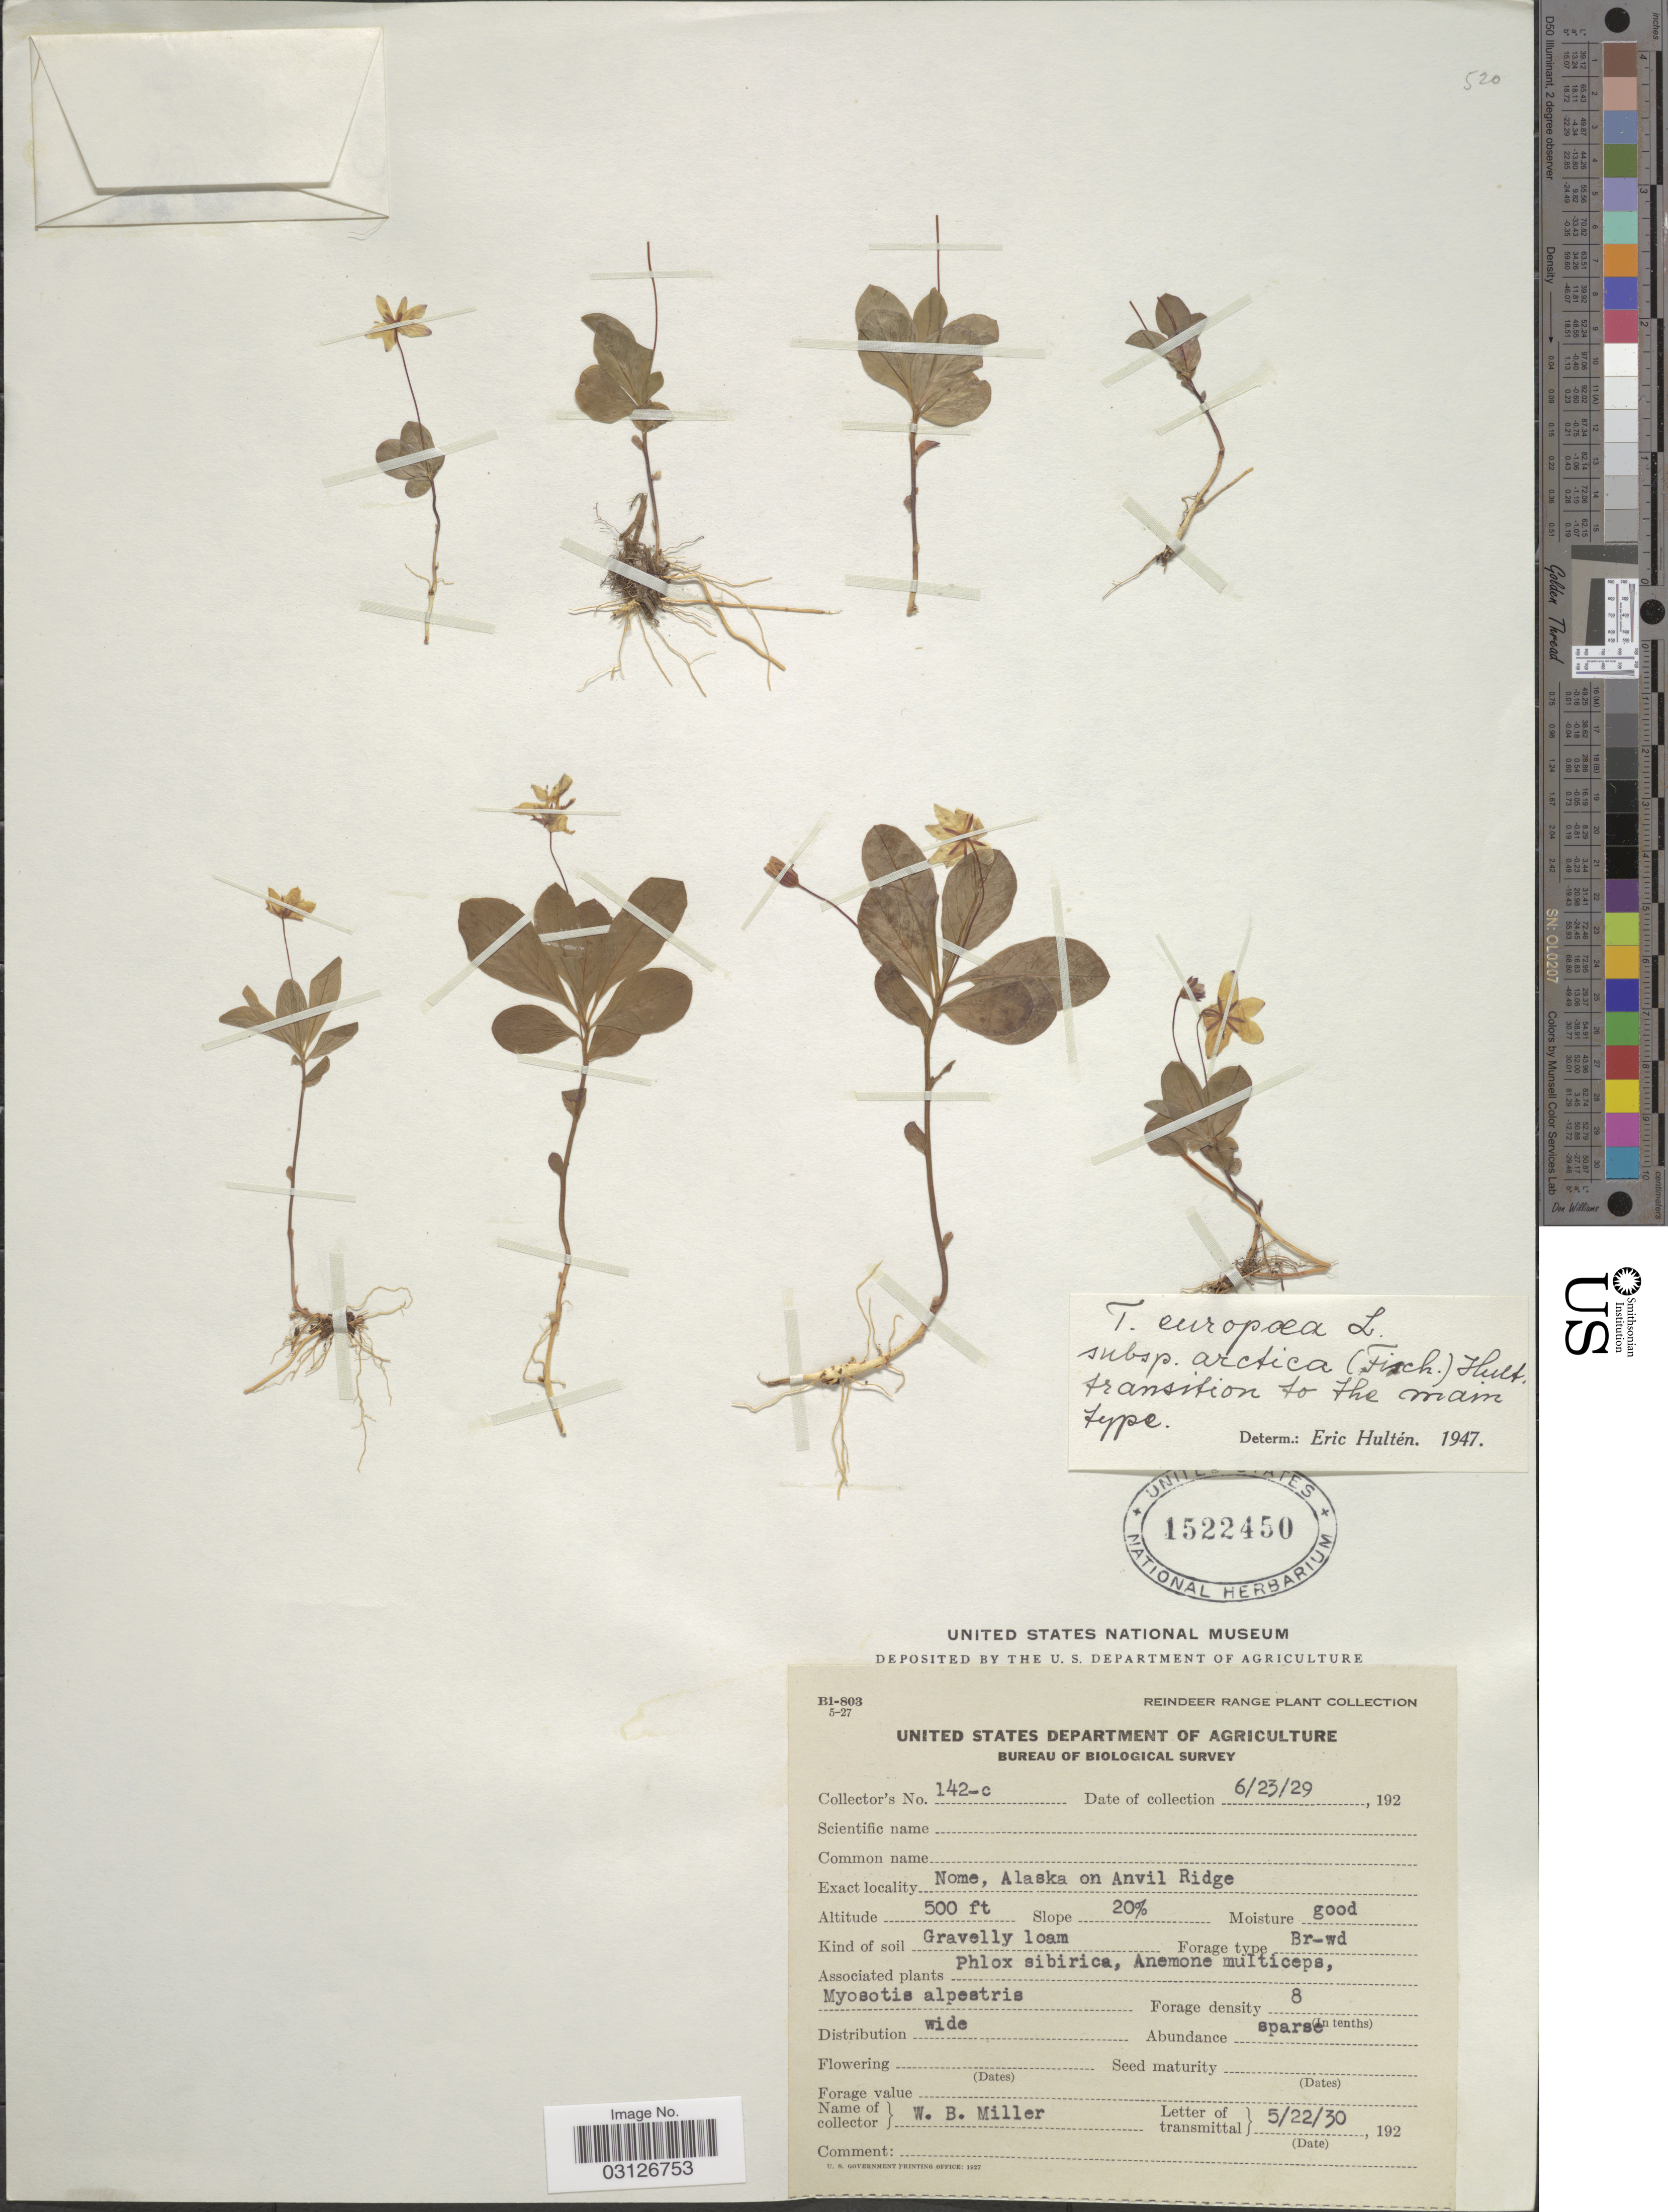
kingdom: Plantae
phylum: Tracheophyta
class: Magnoliopsida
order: Ericales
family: Primulaceae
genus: Trientalis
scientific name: Trientalis europaea subsp. arctica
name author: (Fisch. ex Hook.) Hultén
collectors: W. Miller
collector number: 142-c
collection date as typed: Transcribed d/m/y: 23/6/29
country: United States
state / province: Alaska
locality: Reindeer Range. Nome, Alaska on Anvil Ridge.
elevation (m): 152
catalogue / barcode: US 1522450